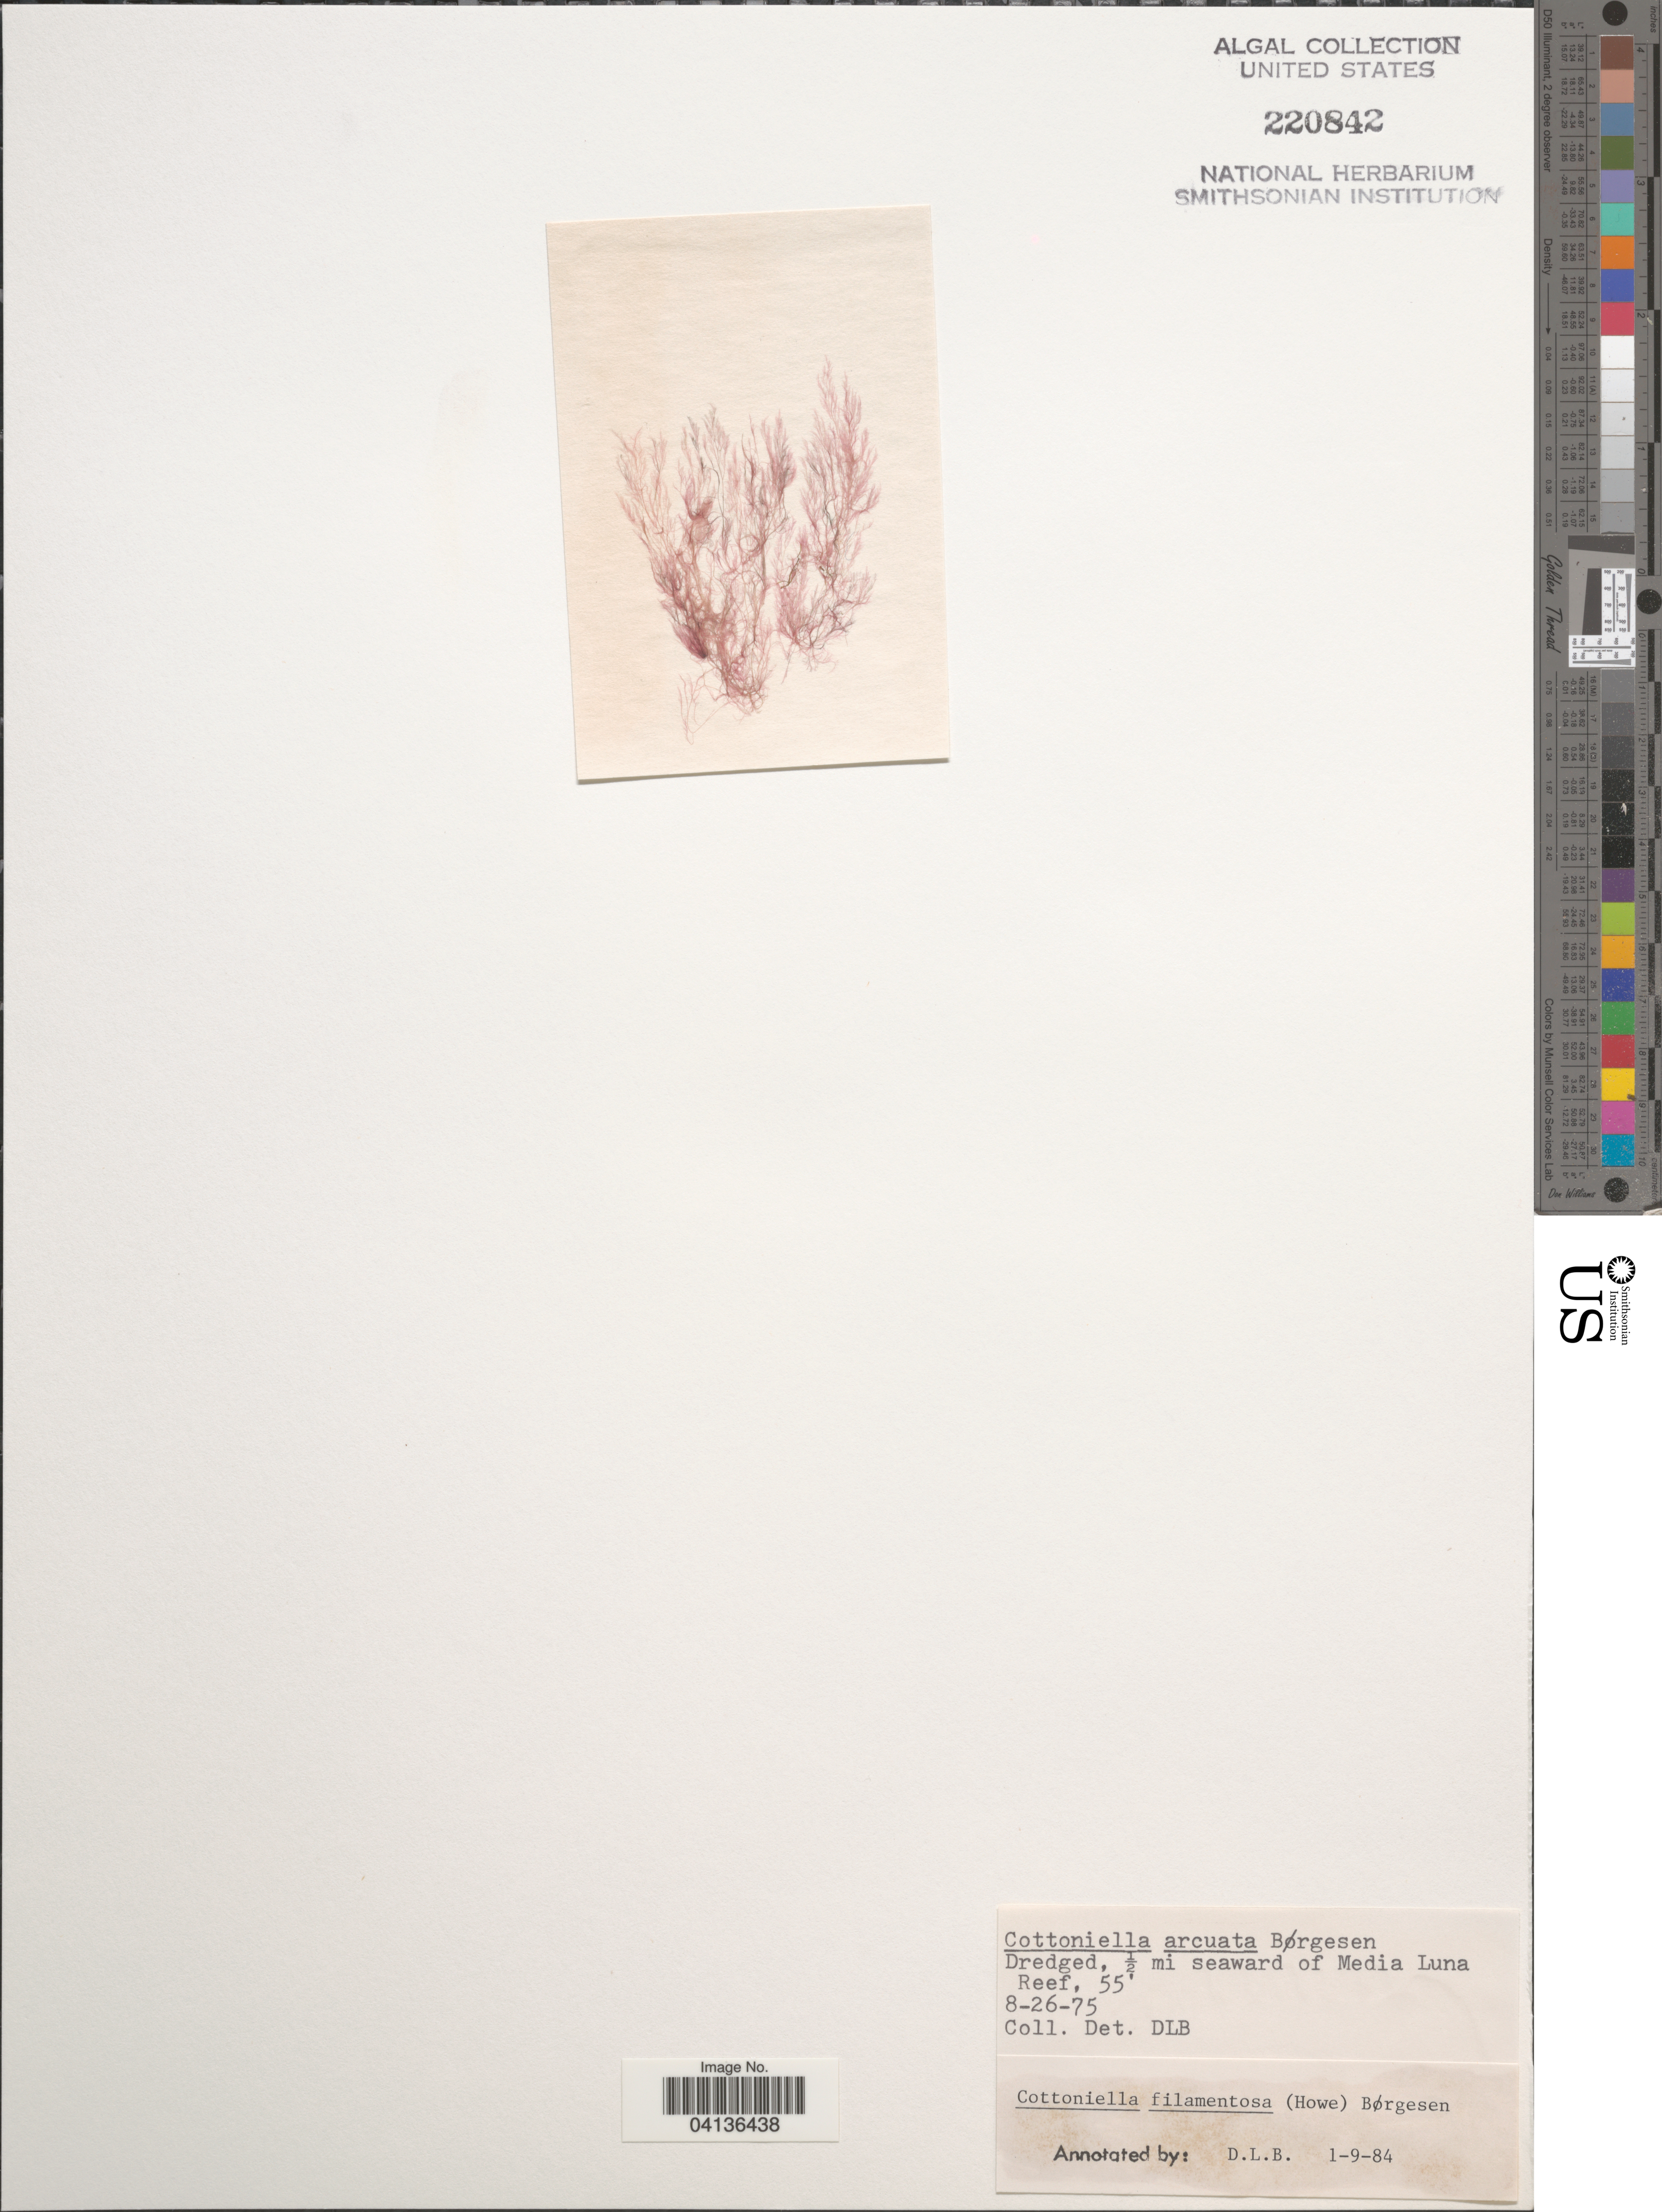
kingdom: Plantae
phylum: Rhodophyta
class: Florideophyceae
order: Ceramiales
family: Sarcomeniaceae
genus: Cottoniella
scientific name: Cottoniella filamentosa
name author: (M. Howe) Børgesen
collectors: D. L. B.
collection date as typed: Transcribed d/m/y: 26/8/75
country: Puerto Rico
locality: Dredged, ½ mi seaward of Media Luna Reef.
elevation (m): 17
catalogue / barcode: US 220842